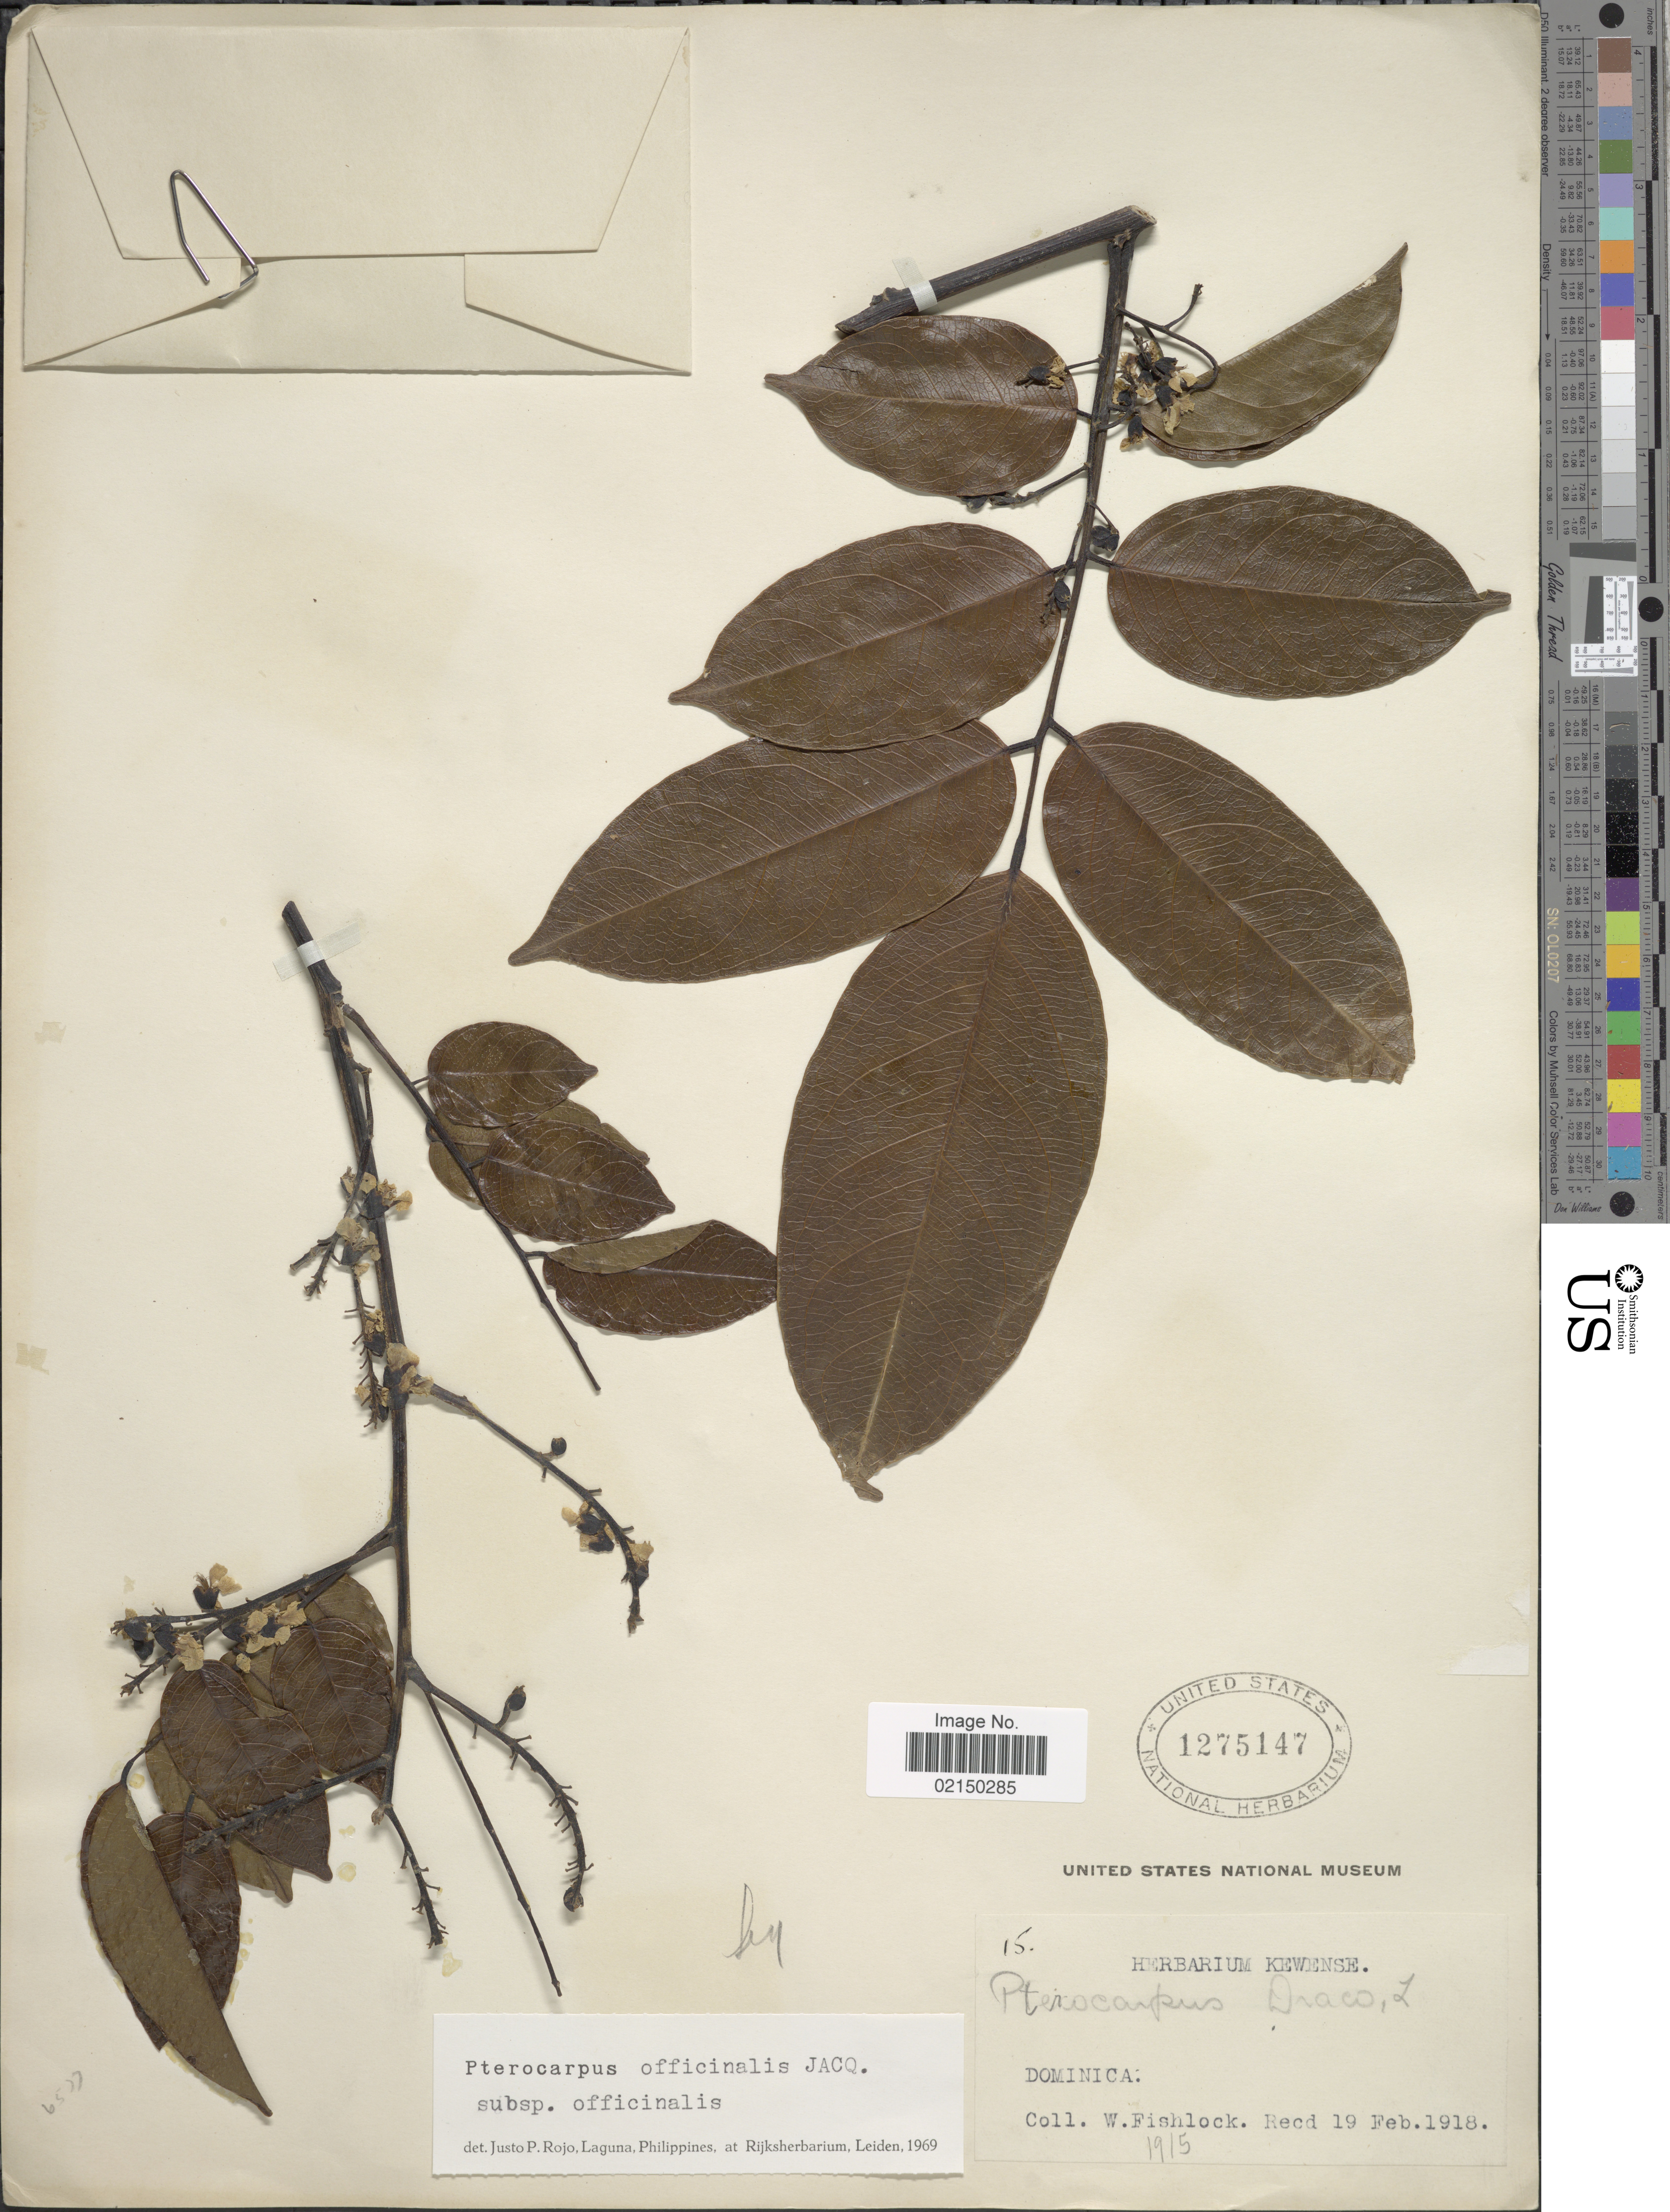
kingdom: Plantae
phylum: Tracheophyta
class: Magnoliopsida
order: Fabales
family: Fabaceae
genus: Pterocarpus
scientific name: Pterocarpus officinalis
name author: Jacq.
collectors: W. Fishlock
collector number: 15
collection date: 1915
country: Dominica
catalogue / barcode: US 1275147